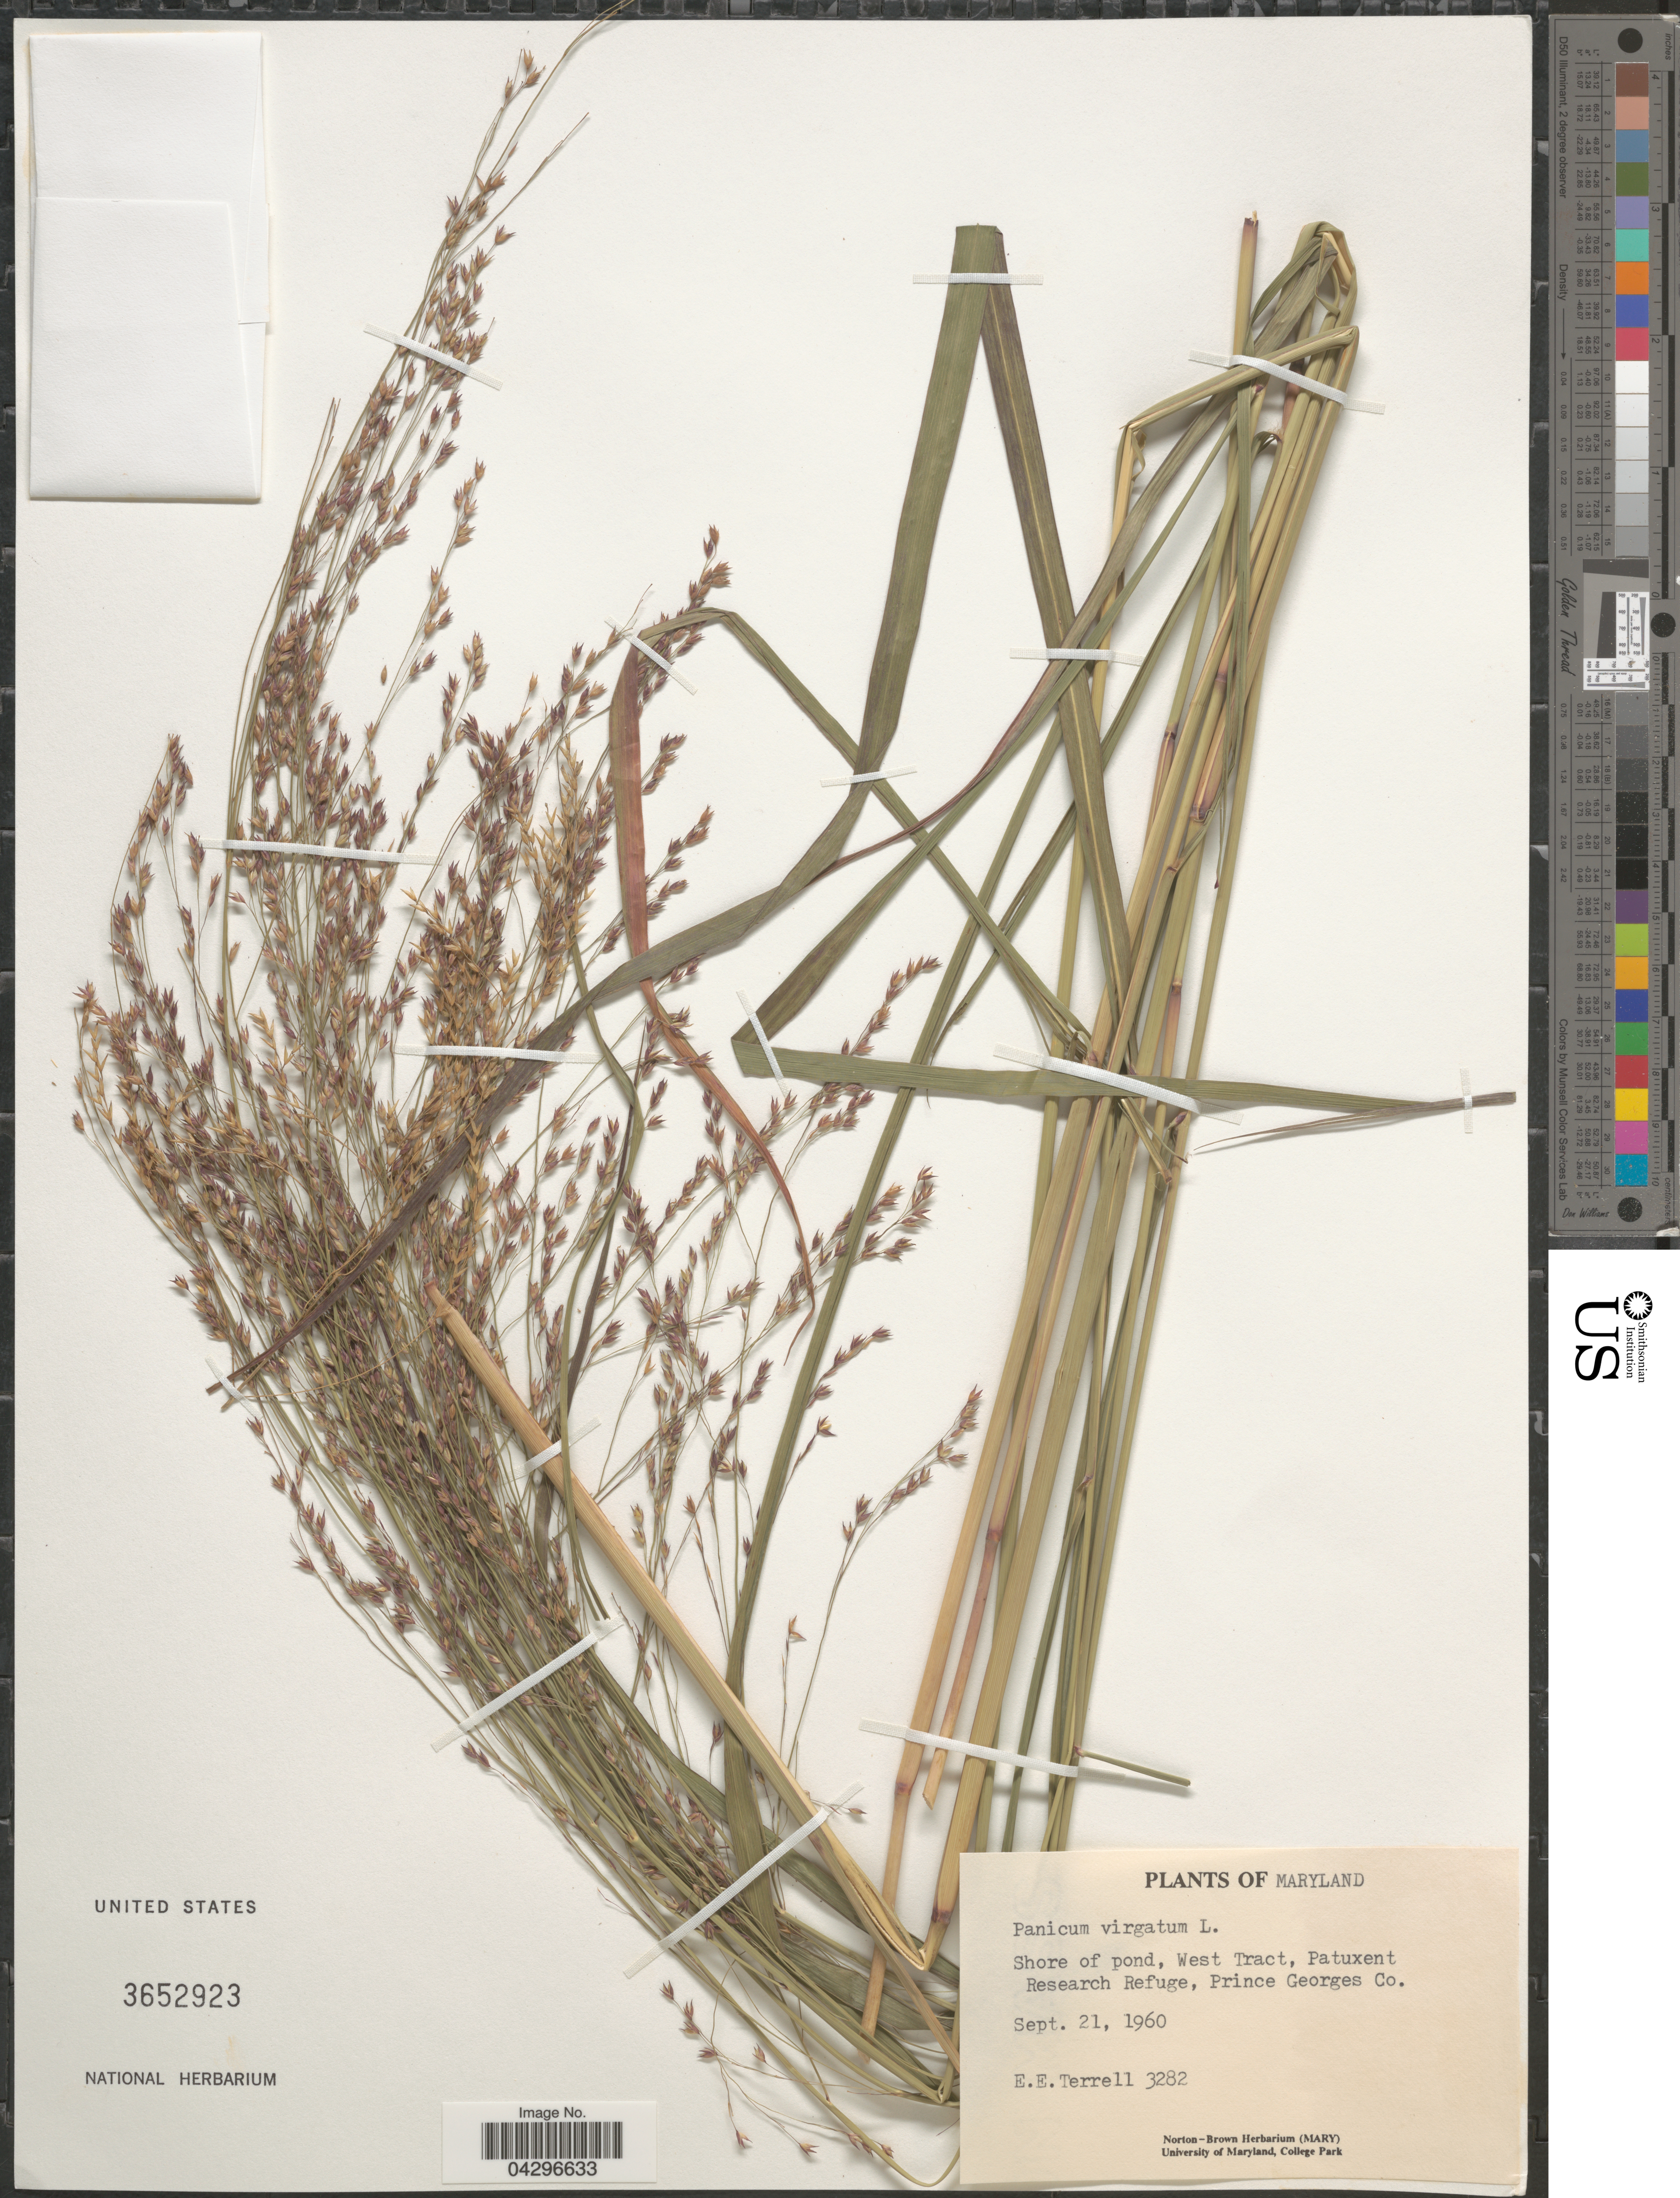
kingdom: Plantae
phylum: Tracheophyta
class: Liliopsida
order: Poales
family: Poaceae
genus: Panicum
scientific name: Panicum virgatum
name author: L.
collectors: E. E. Terrell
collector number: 3282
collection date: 1960-09-21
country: United States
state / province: Maryland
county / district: Prince George's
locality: Shore of pond, West Tract, Patuxent Research Refuge, Prince Georges Co.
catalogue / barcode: US 3652923